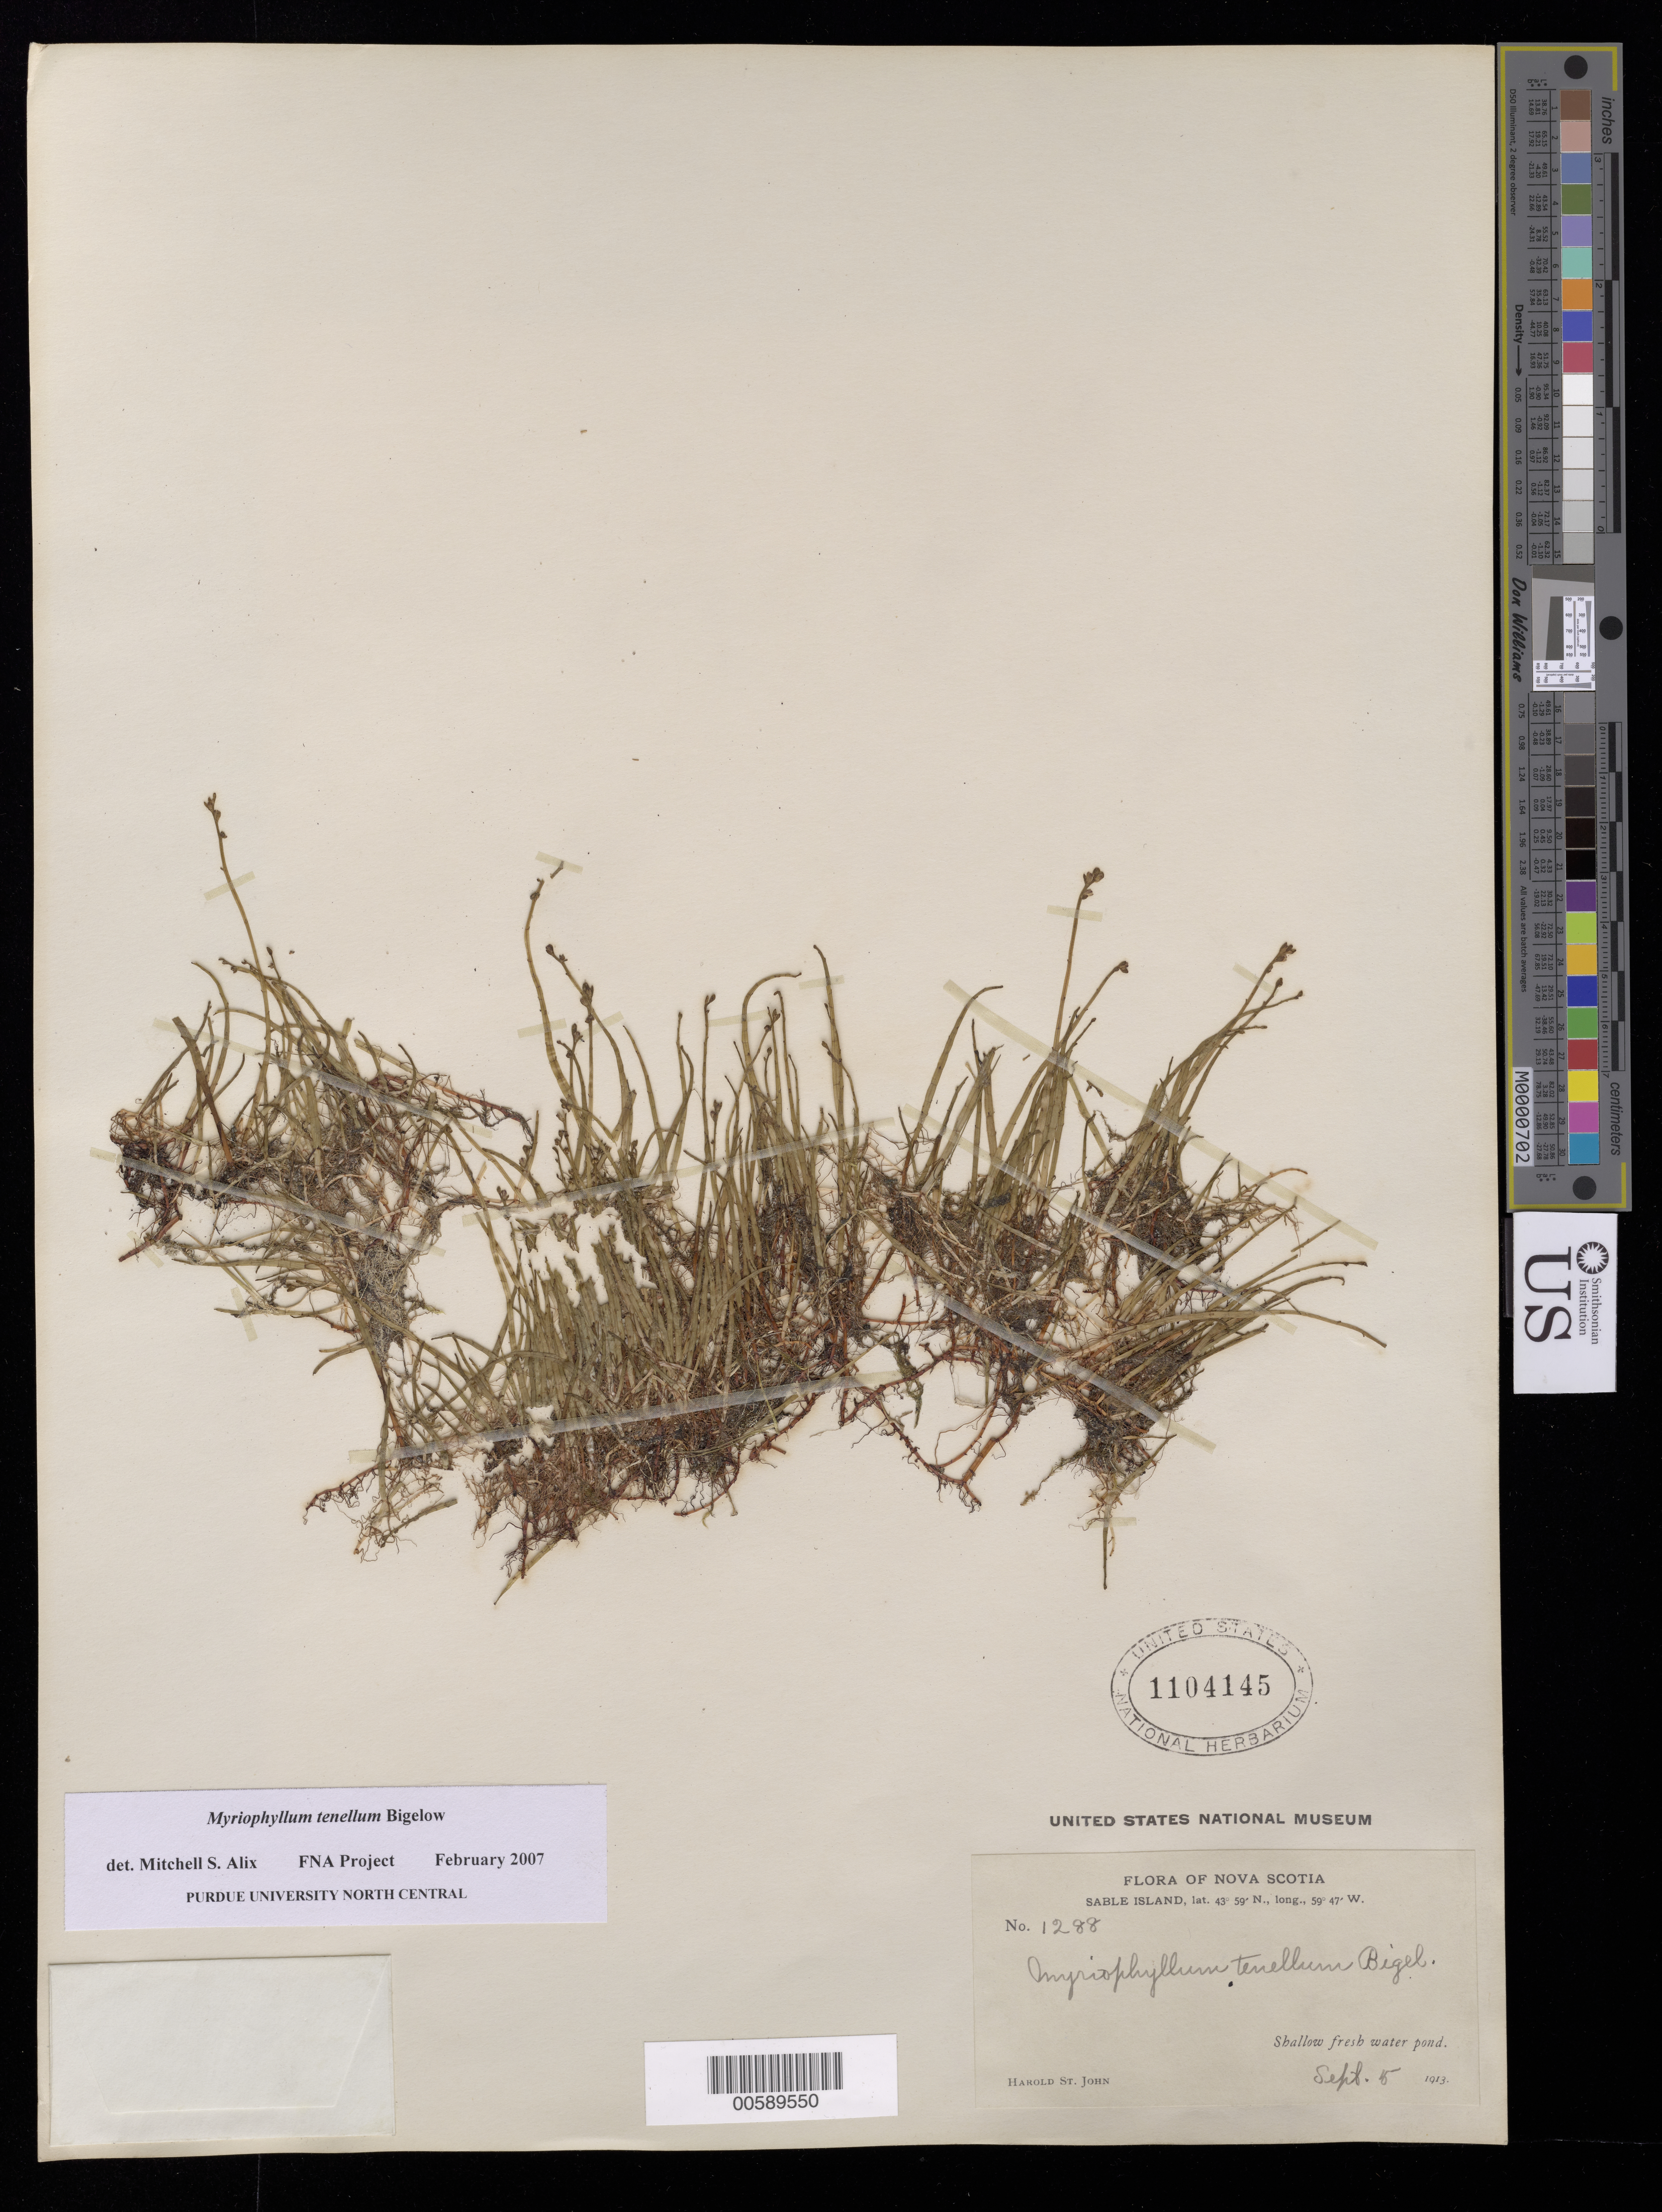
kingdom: Plantae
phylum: Tracheophyta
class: Magnoliopsida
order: Saxifragales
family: Haloragaceae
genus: Myriophyllum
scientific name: Myriophyllum tenellum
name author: Bigelow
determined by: Alix, M. S.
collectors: H. St. John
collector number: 1288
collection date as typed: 05 Sep 1913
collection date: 1913-09-05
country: Canada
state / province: Nova Scotia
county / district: Halifax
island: Sable Island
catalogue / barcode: US 1104145